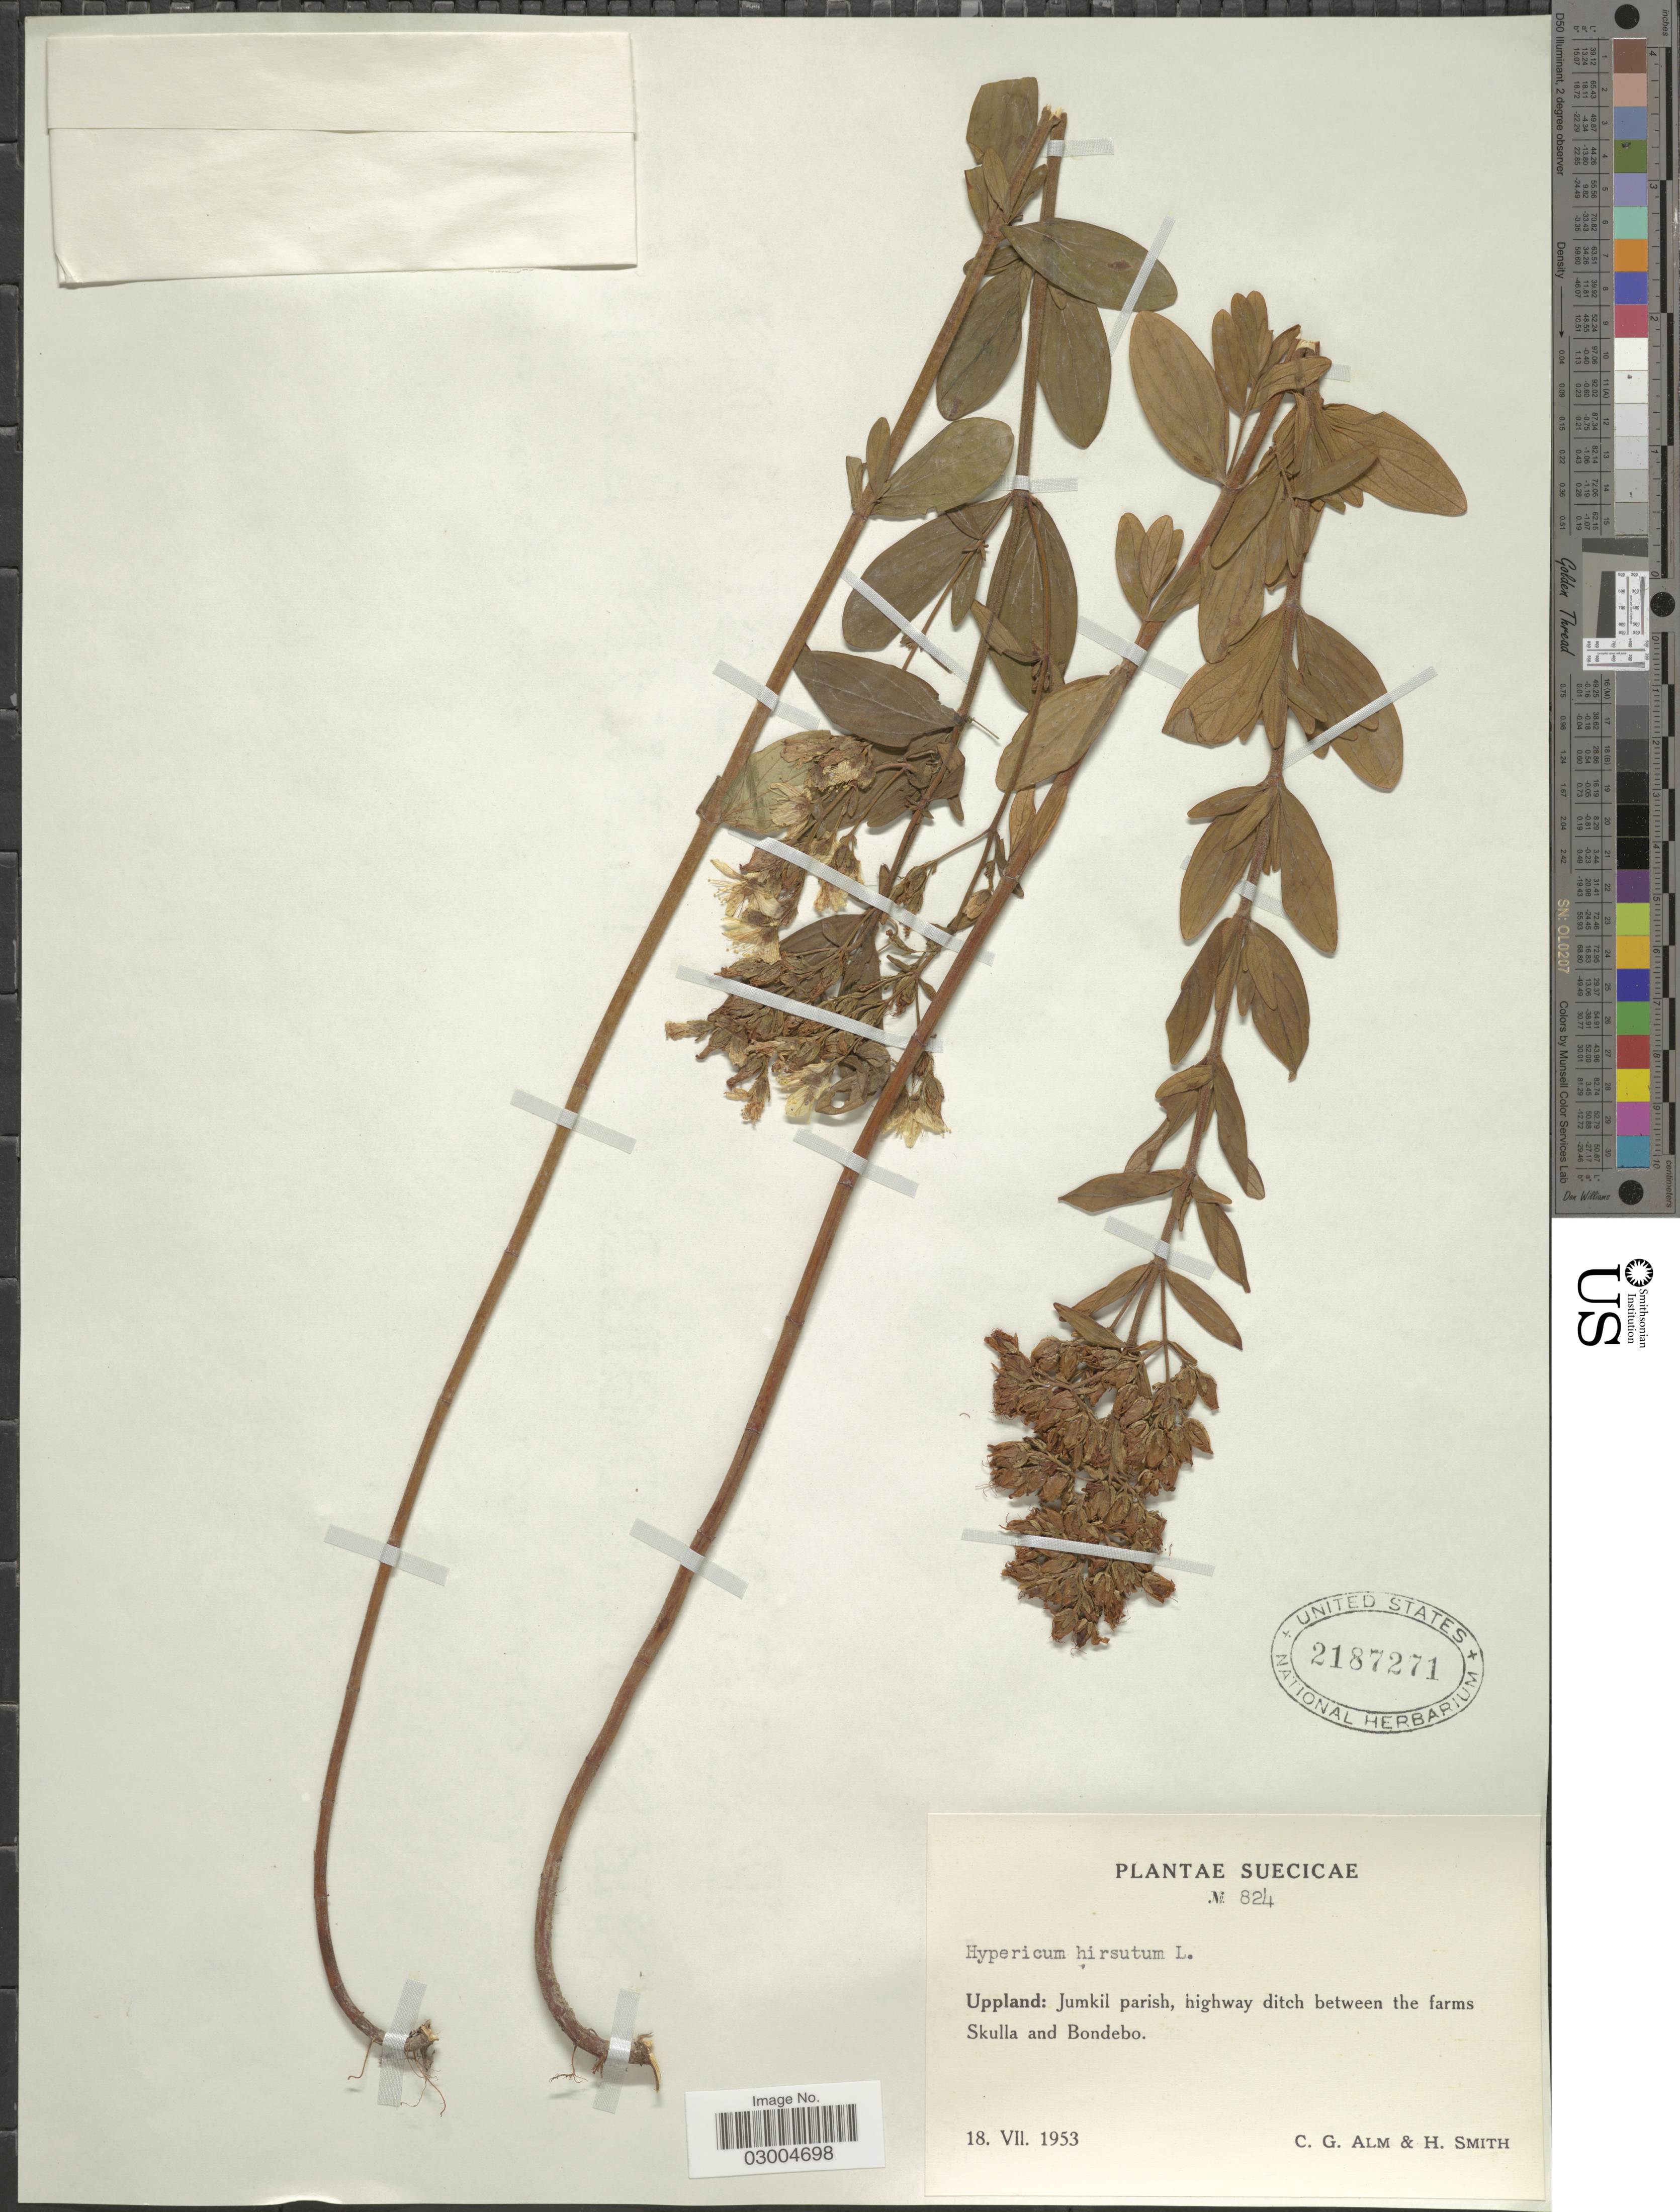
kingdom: Plantae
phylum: Tracheophyta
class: Magnoliopsida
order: Malpighiales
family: Hypericaceae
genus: Hypericum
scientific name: Hypericum hirsutum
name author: L.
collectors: C. Alm & H. Smith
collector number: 824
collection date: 1953-07-18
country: Sweden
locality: Suecicae. Uppland: Jumkil parish, highway ditch between the farms Skulla and Bondebo.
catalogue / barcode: US 2187271